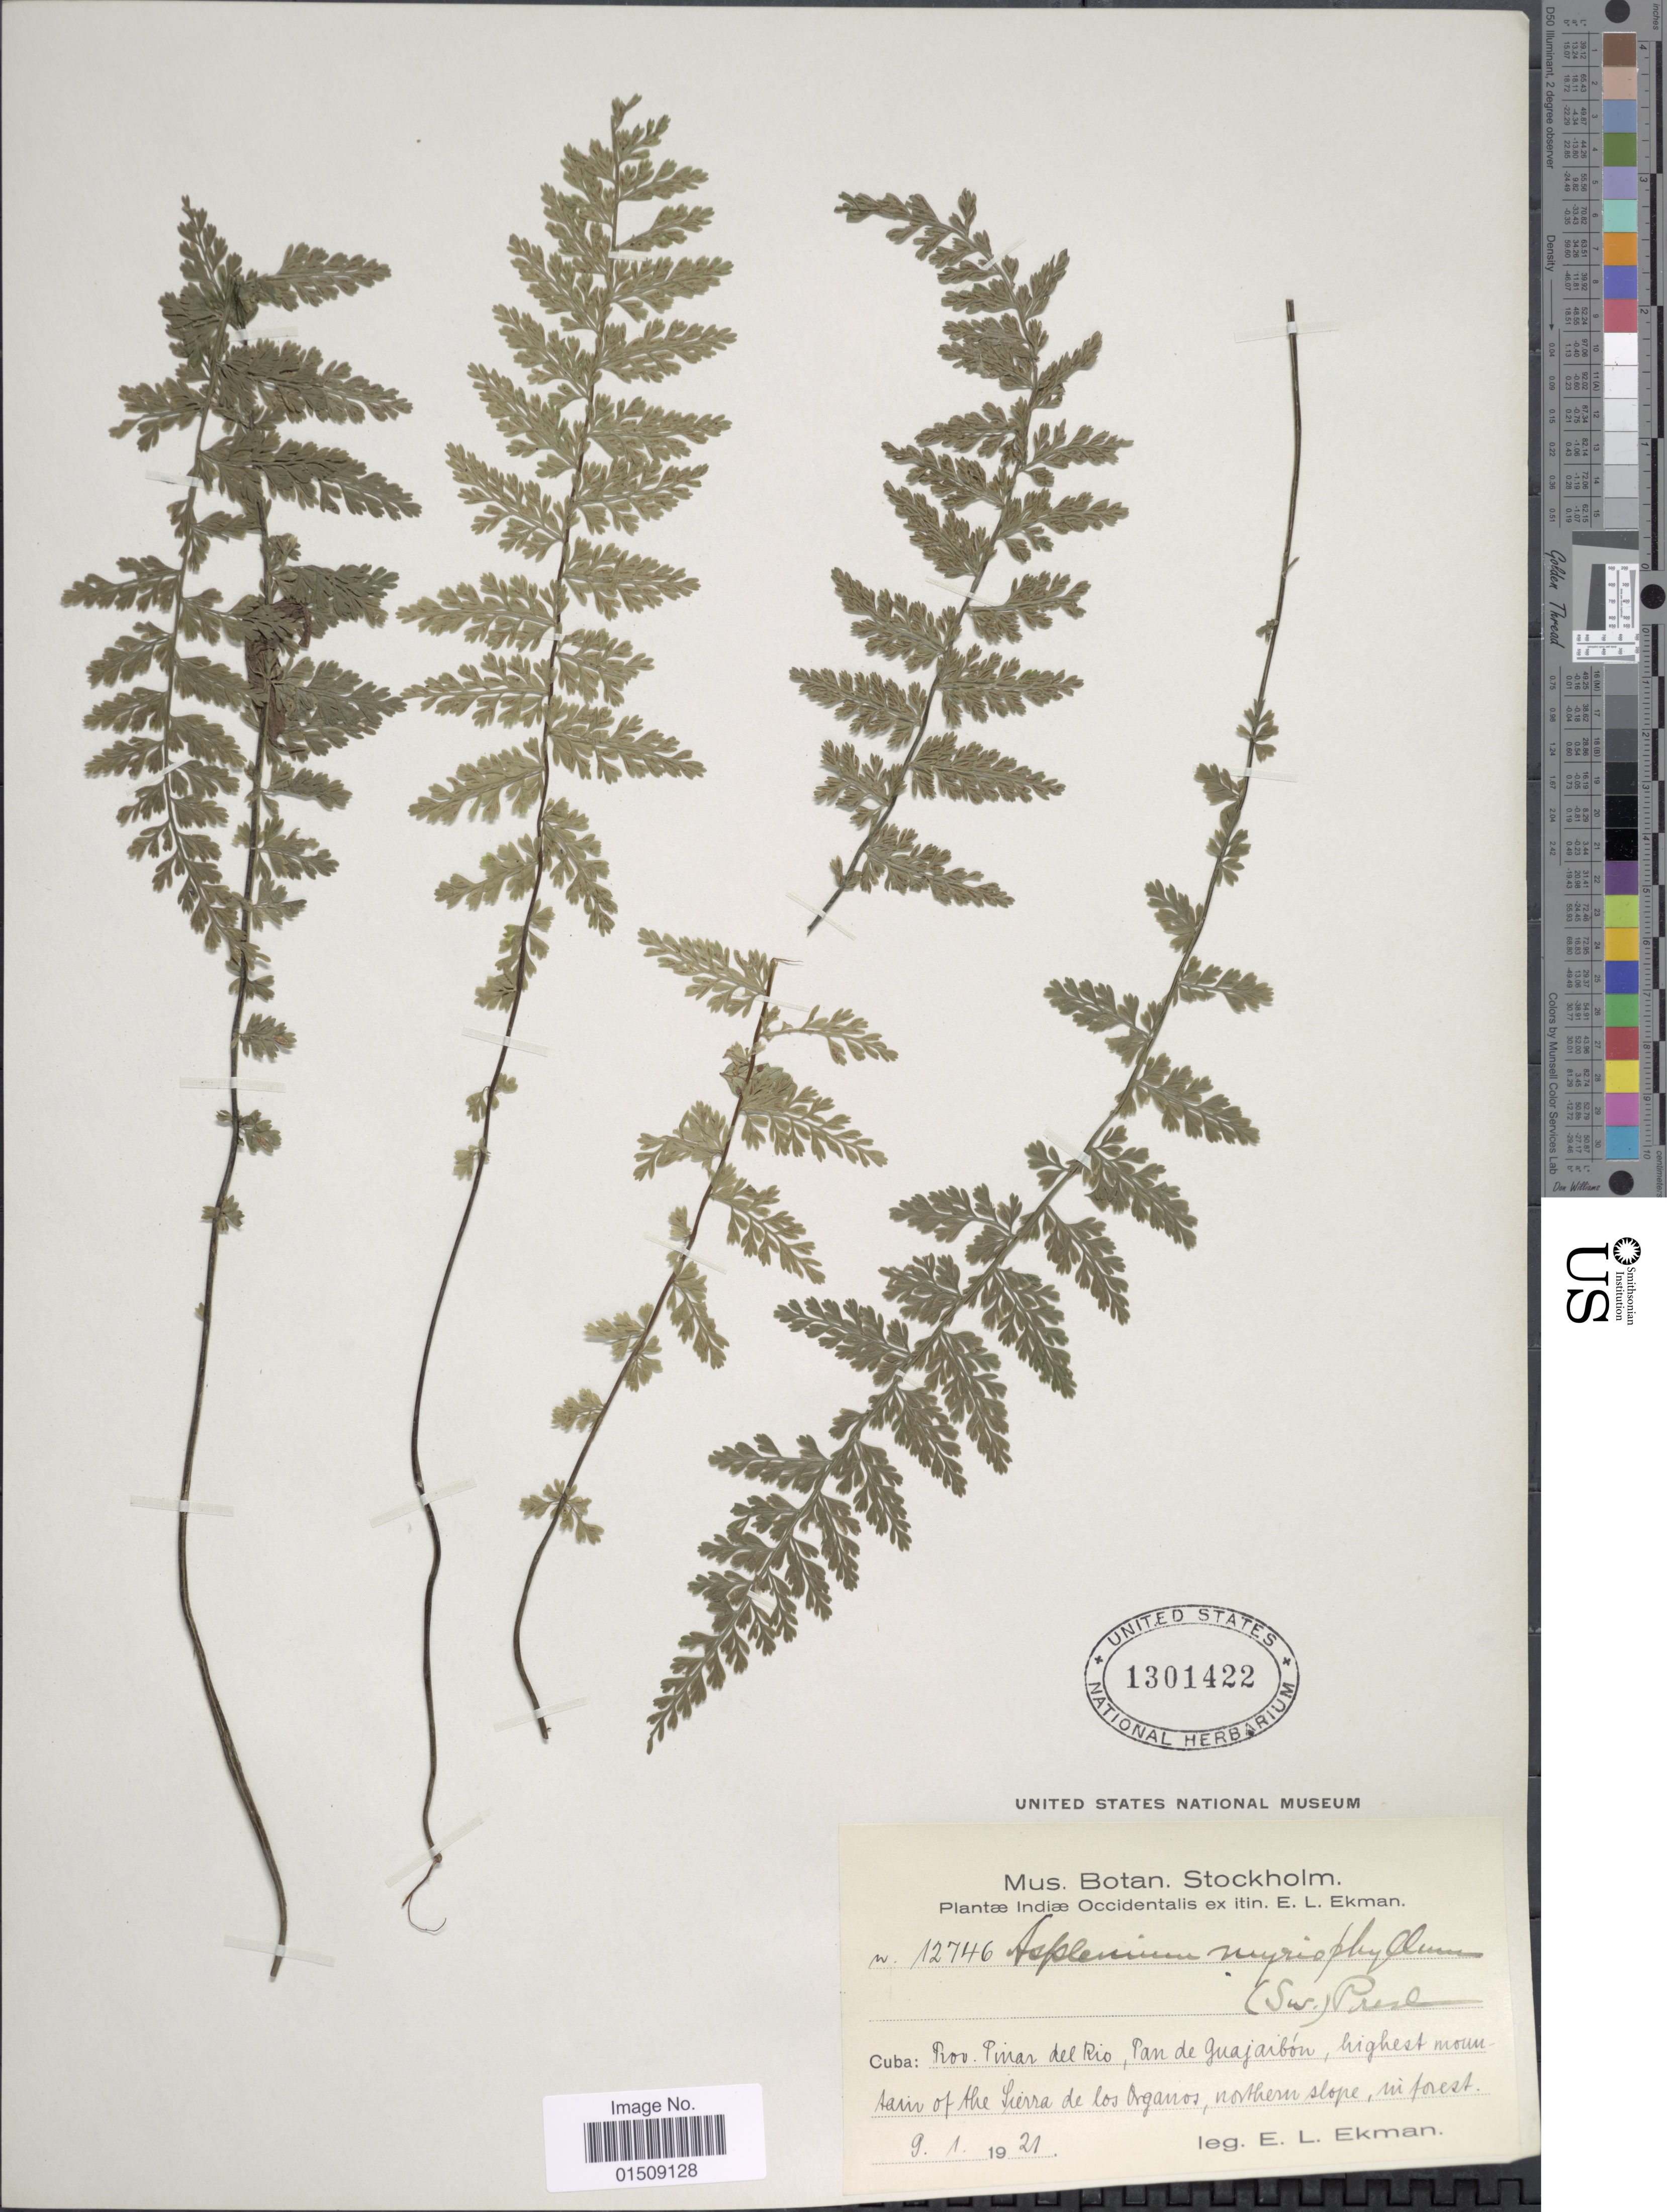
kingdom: Plantae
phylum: Tracheophyta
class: Polypodiopsida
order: Polypodiales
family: Aspleniaceae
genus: Asplenium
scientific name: Asplenium myriophyllum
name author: (Sw.) C. Presl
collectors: E. L. Ekman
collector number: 12746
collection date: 1921-01-09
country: Cuba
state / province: Pinar del Río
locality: Cuba: Prov. Pinar del Rio, Pan de Guajarbón, highest mountain of the Sierra de los Organos, northern slope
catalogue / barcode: US 1301422